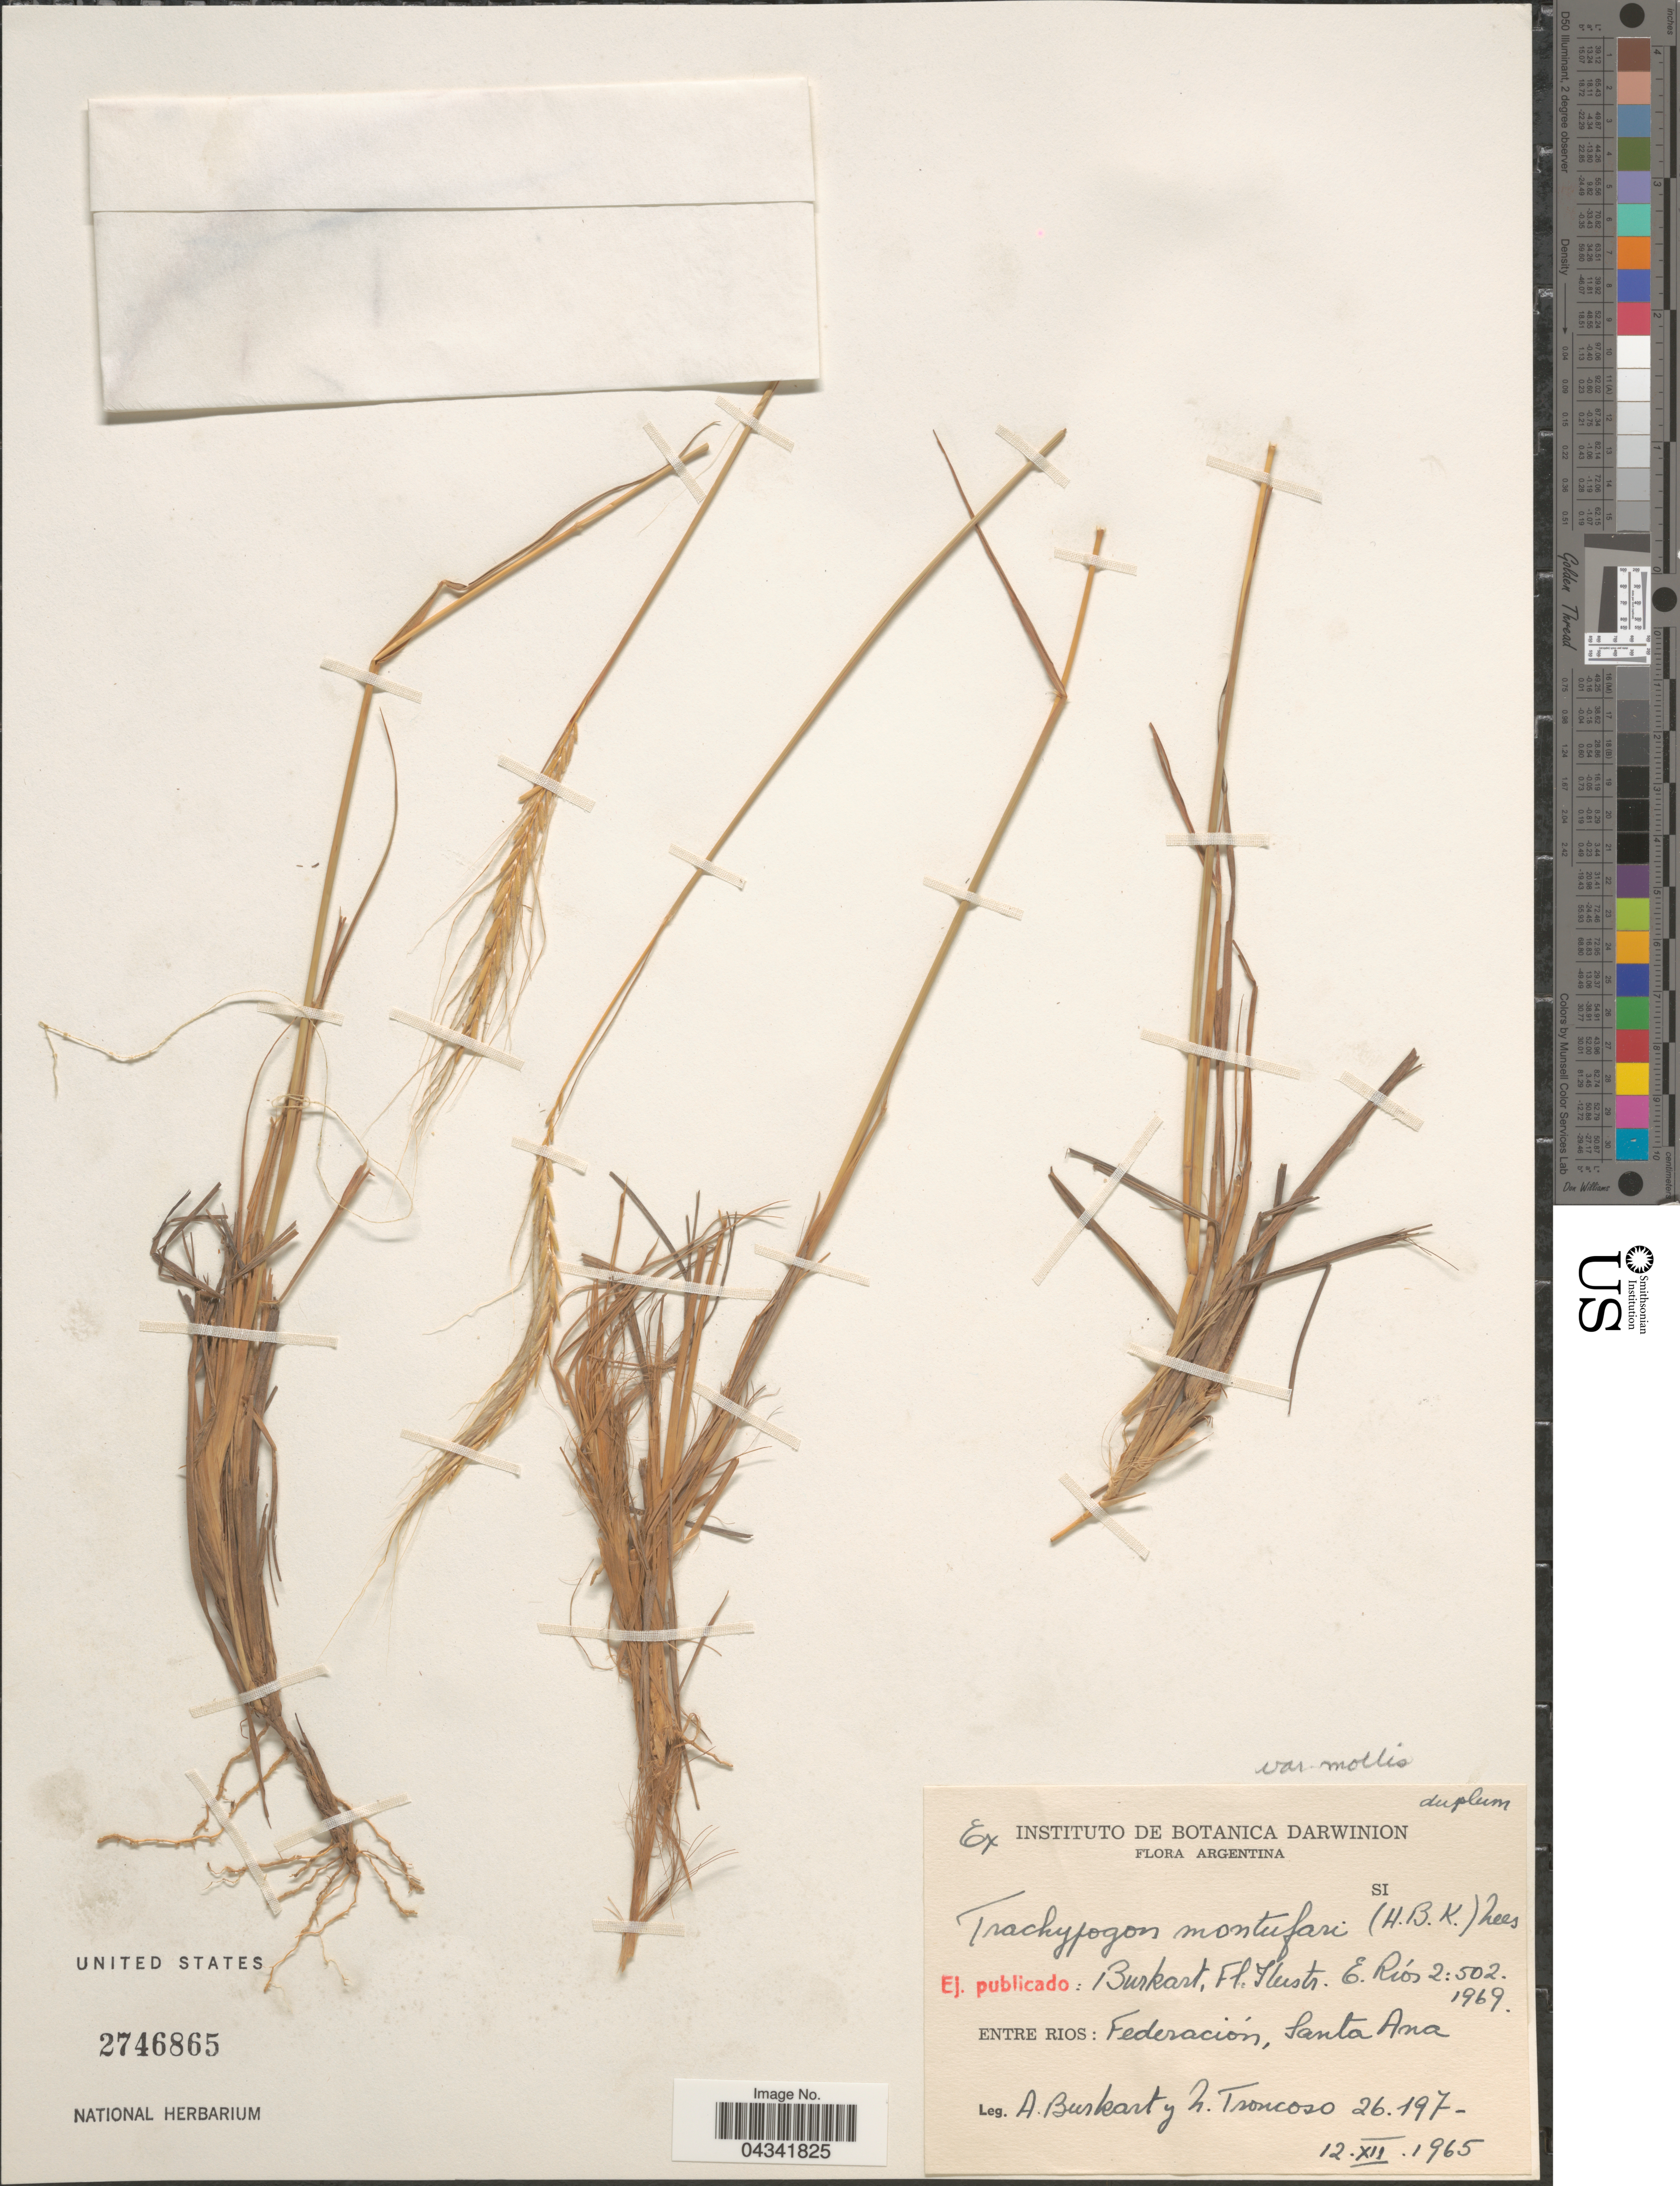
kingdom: Plantae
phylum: Tracheophyta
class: Liliopsida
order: Poales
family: Poaceae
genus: Trachypogon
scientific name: Trachypogon spicatus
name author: (L. f.) Kuntze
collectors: A. E. Burkart & N. Troncoso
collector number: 26197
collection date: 1965-12-12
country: Argentina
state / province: Entre Rios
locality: Federación, Santa Ana.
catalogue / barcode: US 2746865